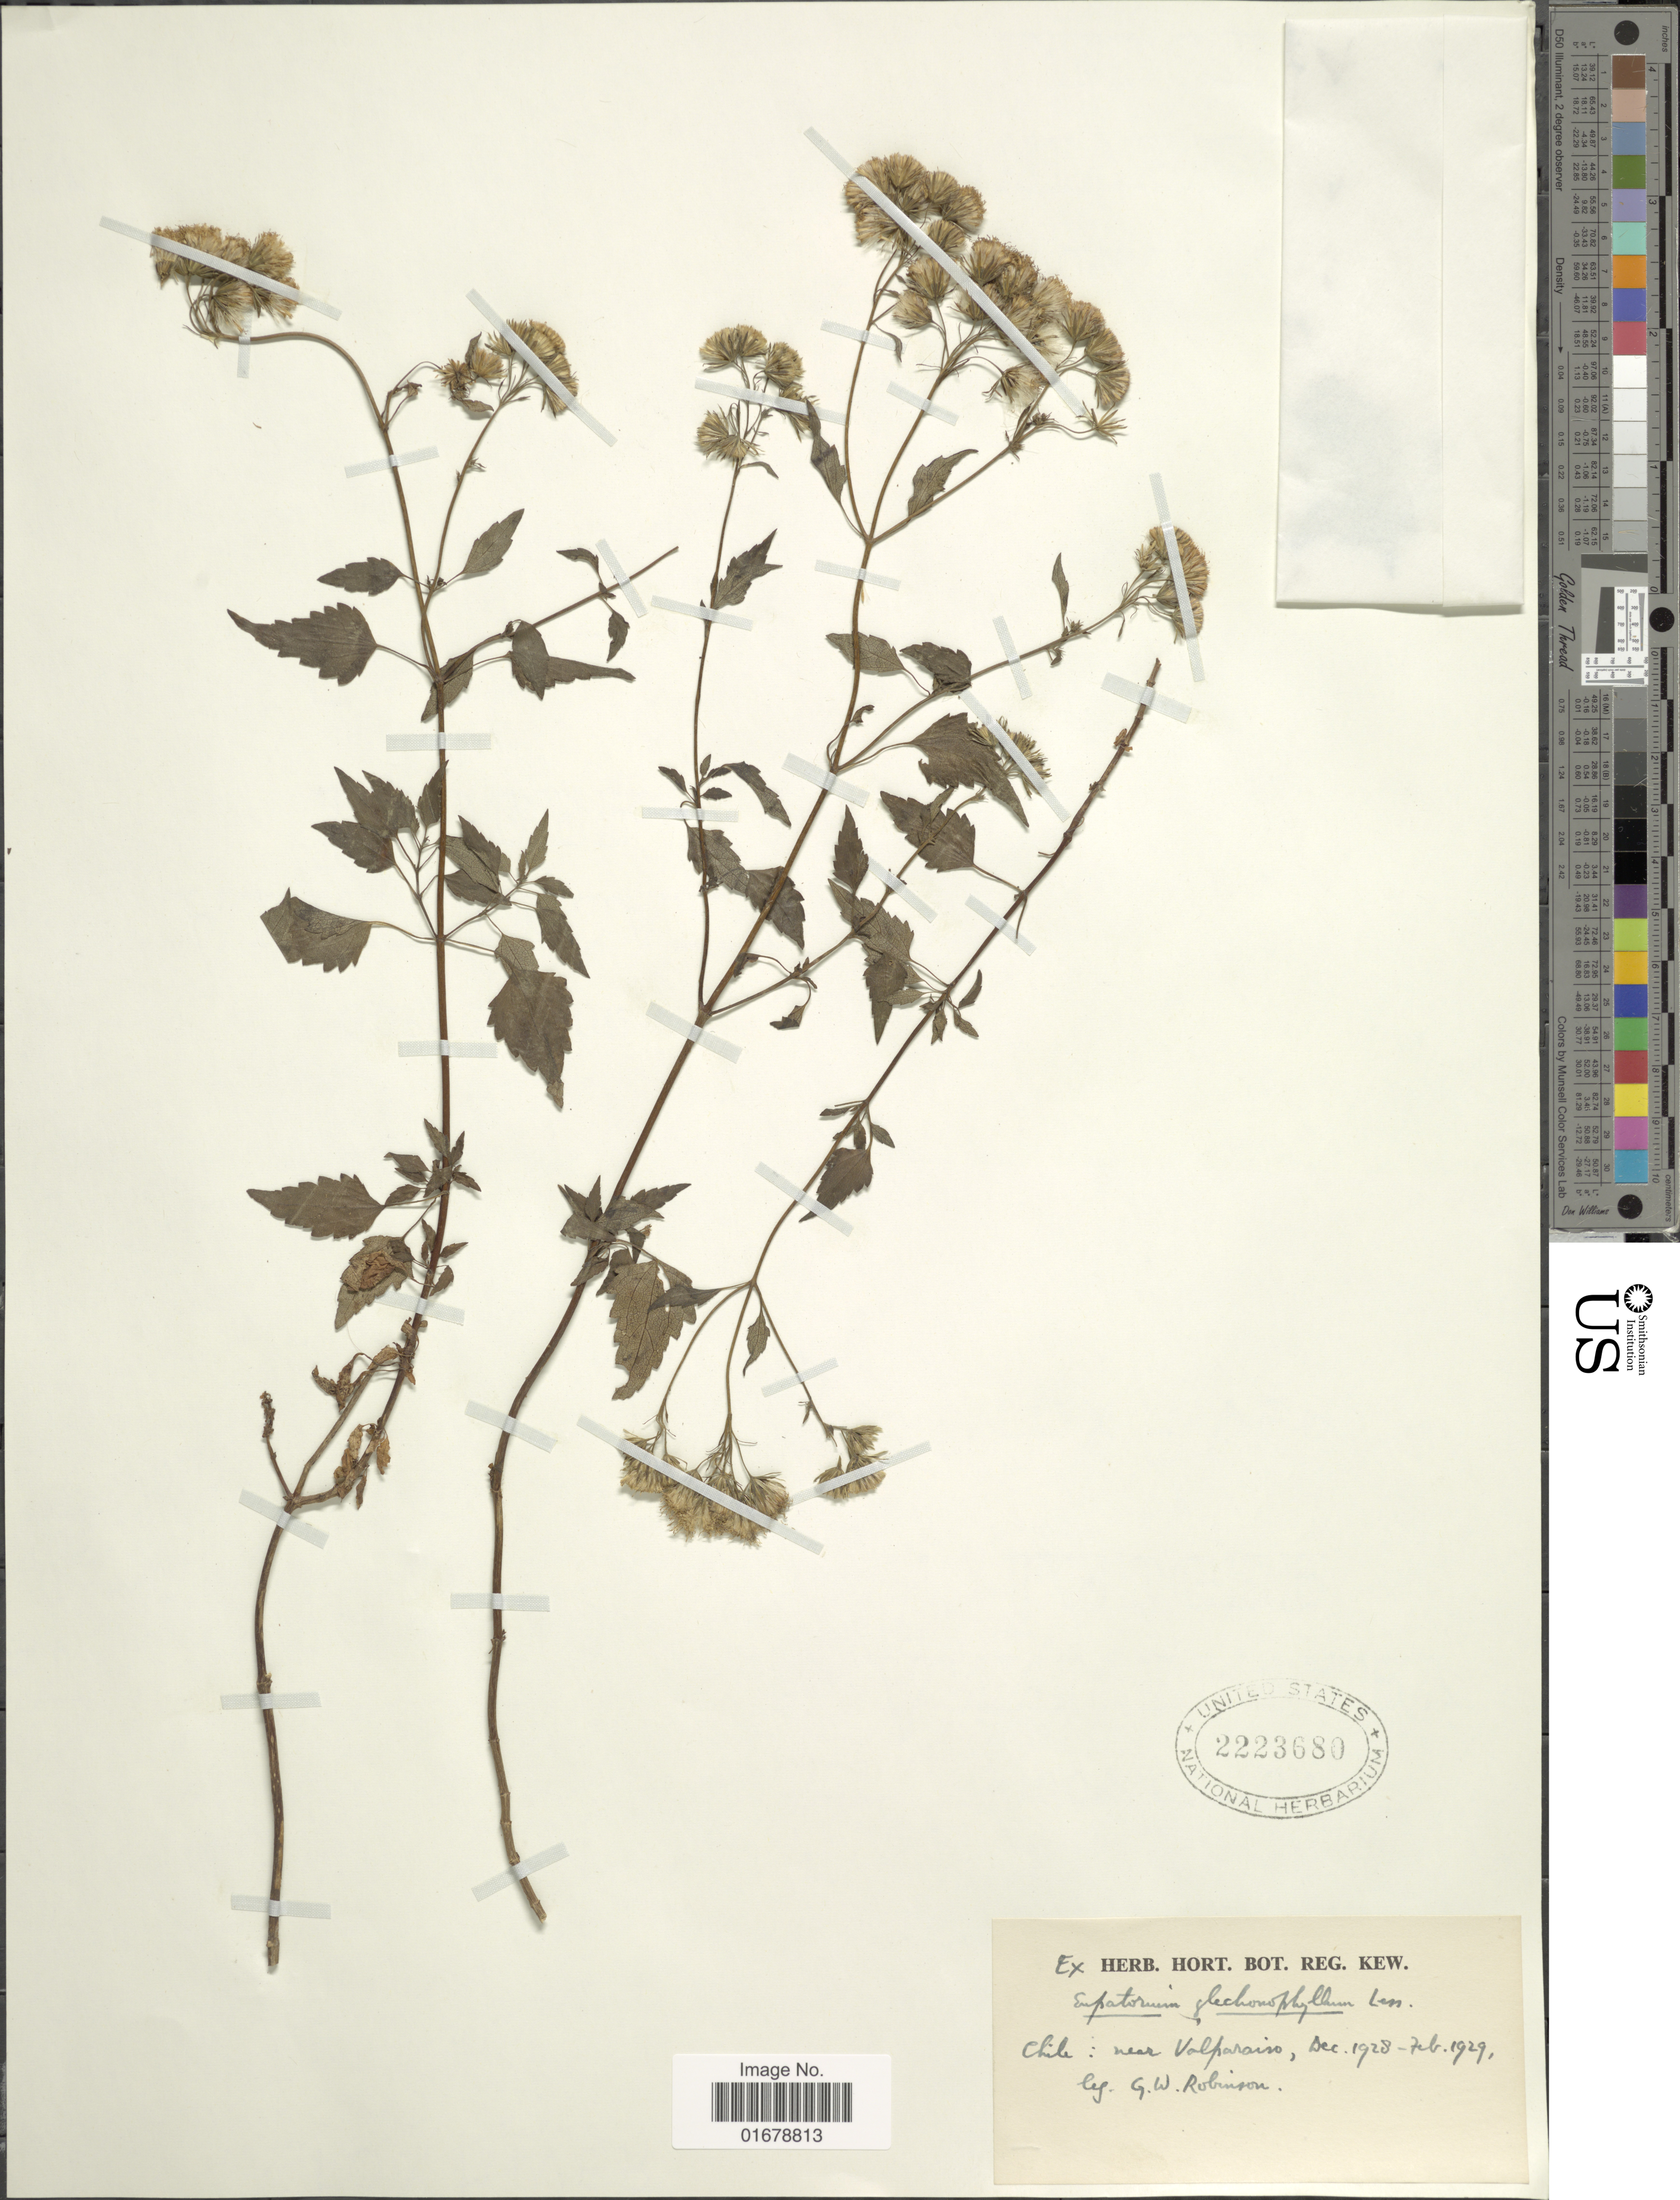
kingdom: Plantae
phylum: Tracheophyta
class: Magnoliopsida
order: Asterales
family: Asteraceae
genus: Ageratina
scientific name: Ageratina glechonophylla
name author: (Less.) R.M. King & H. Rob.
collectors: G. Robinson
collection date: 1928-12/1929-02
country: Chile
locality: Chile: near Valparaiso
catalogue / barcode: US 2223680